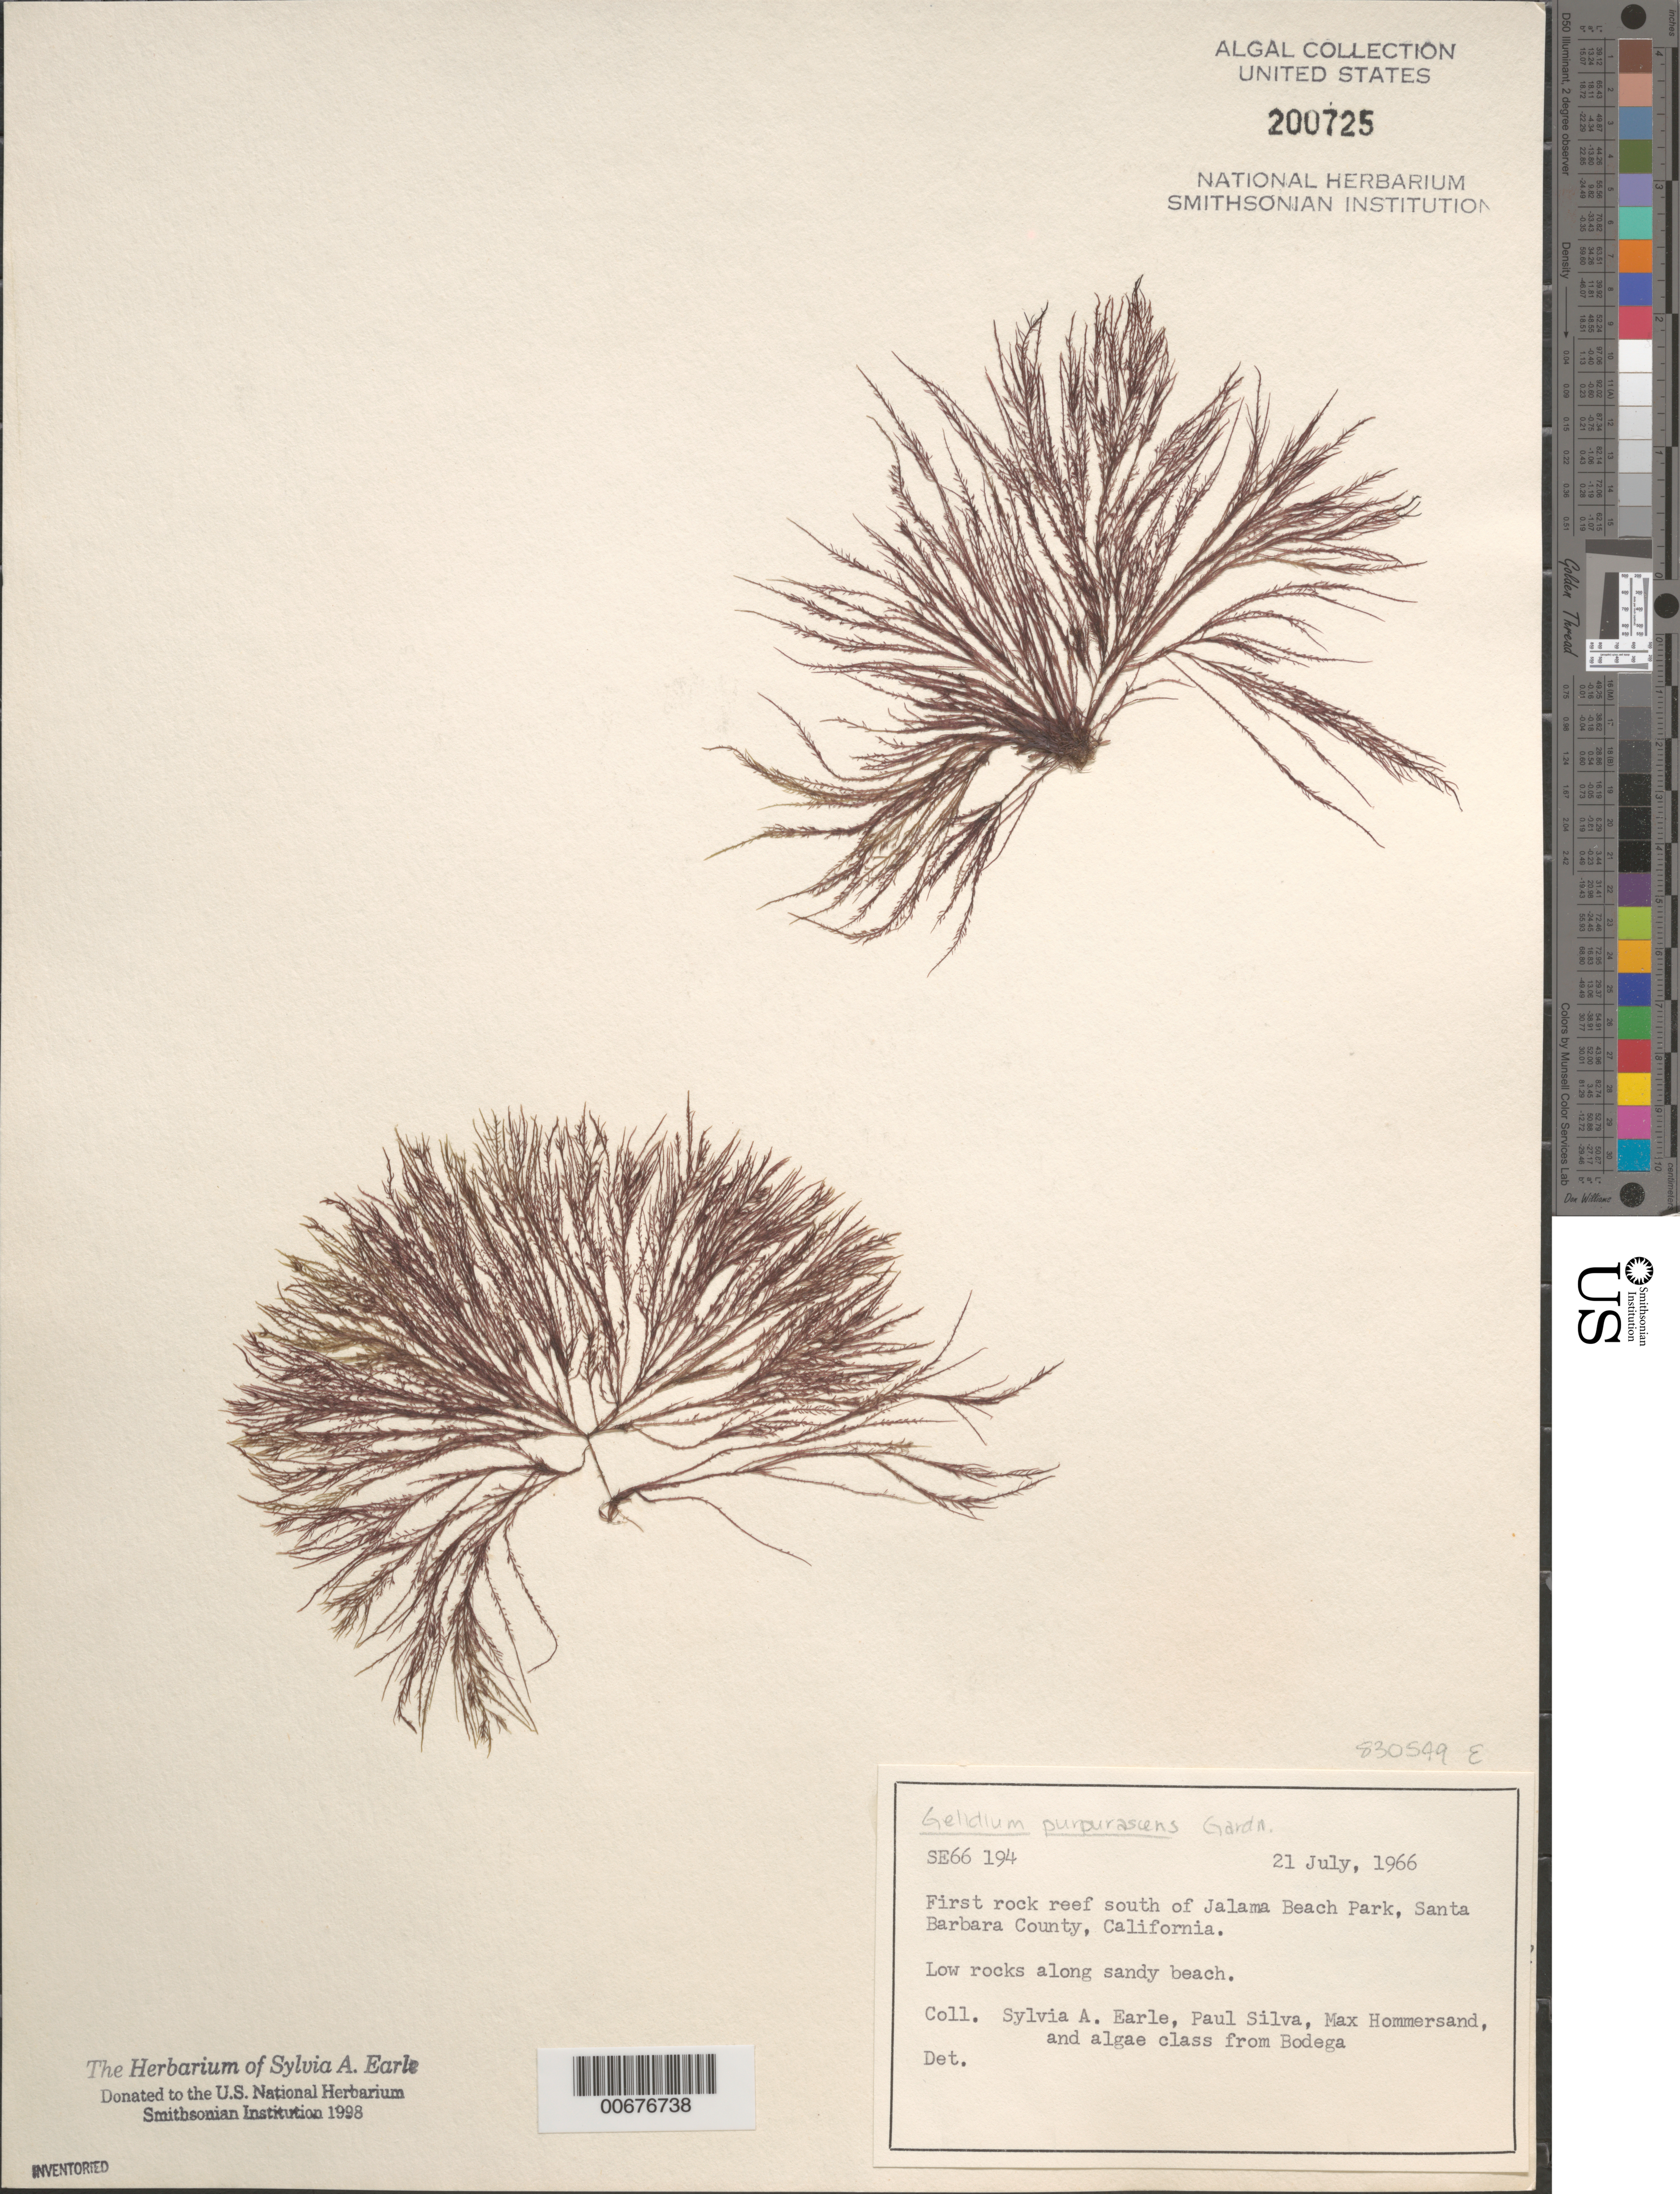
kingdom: Plantae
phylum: Rhodophyta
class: Florideophyceae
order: Gelidiales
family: Gelidiaceae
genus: Gelidium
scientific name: Gelidium purpurascens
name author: N.L. Gardner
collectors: S. A. Earle, P. C. Silva, M. H. Hommersand & Bodega Algae Class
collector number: SE 66194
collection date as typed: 21 Jul 1966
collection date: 1966-07-21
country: United States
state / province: California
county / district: Santa Barbara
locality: Reef south of Jalama Beach Park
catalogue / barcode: US 200725